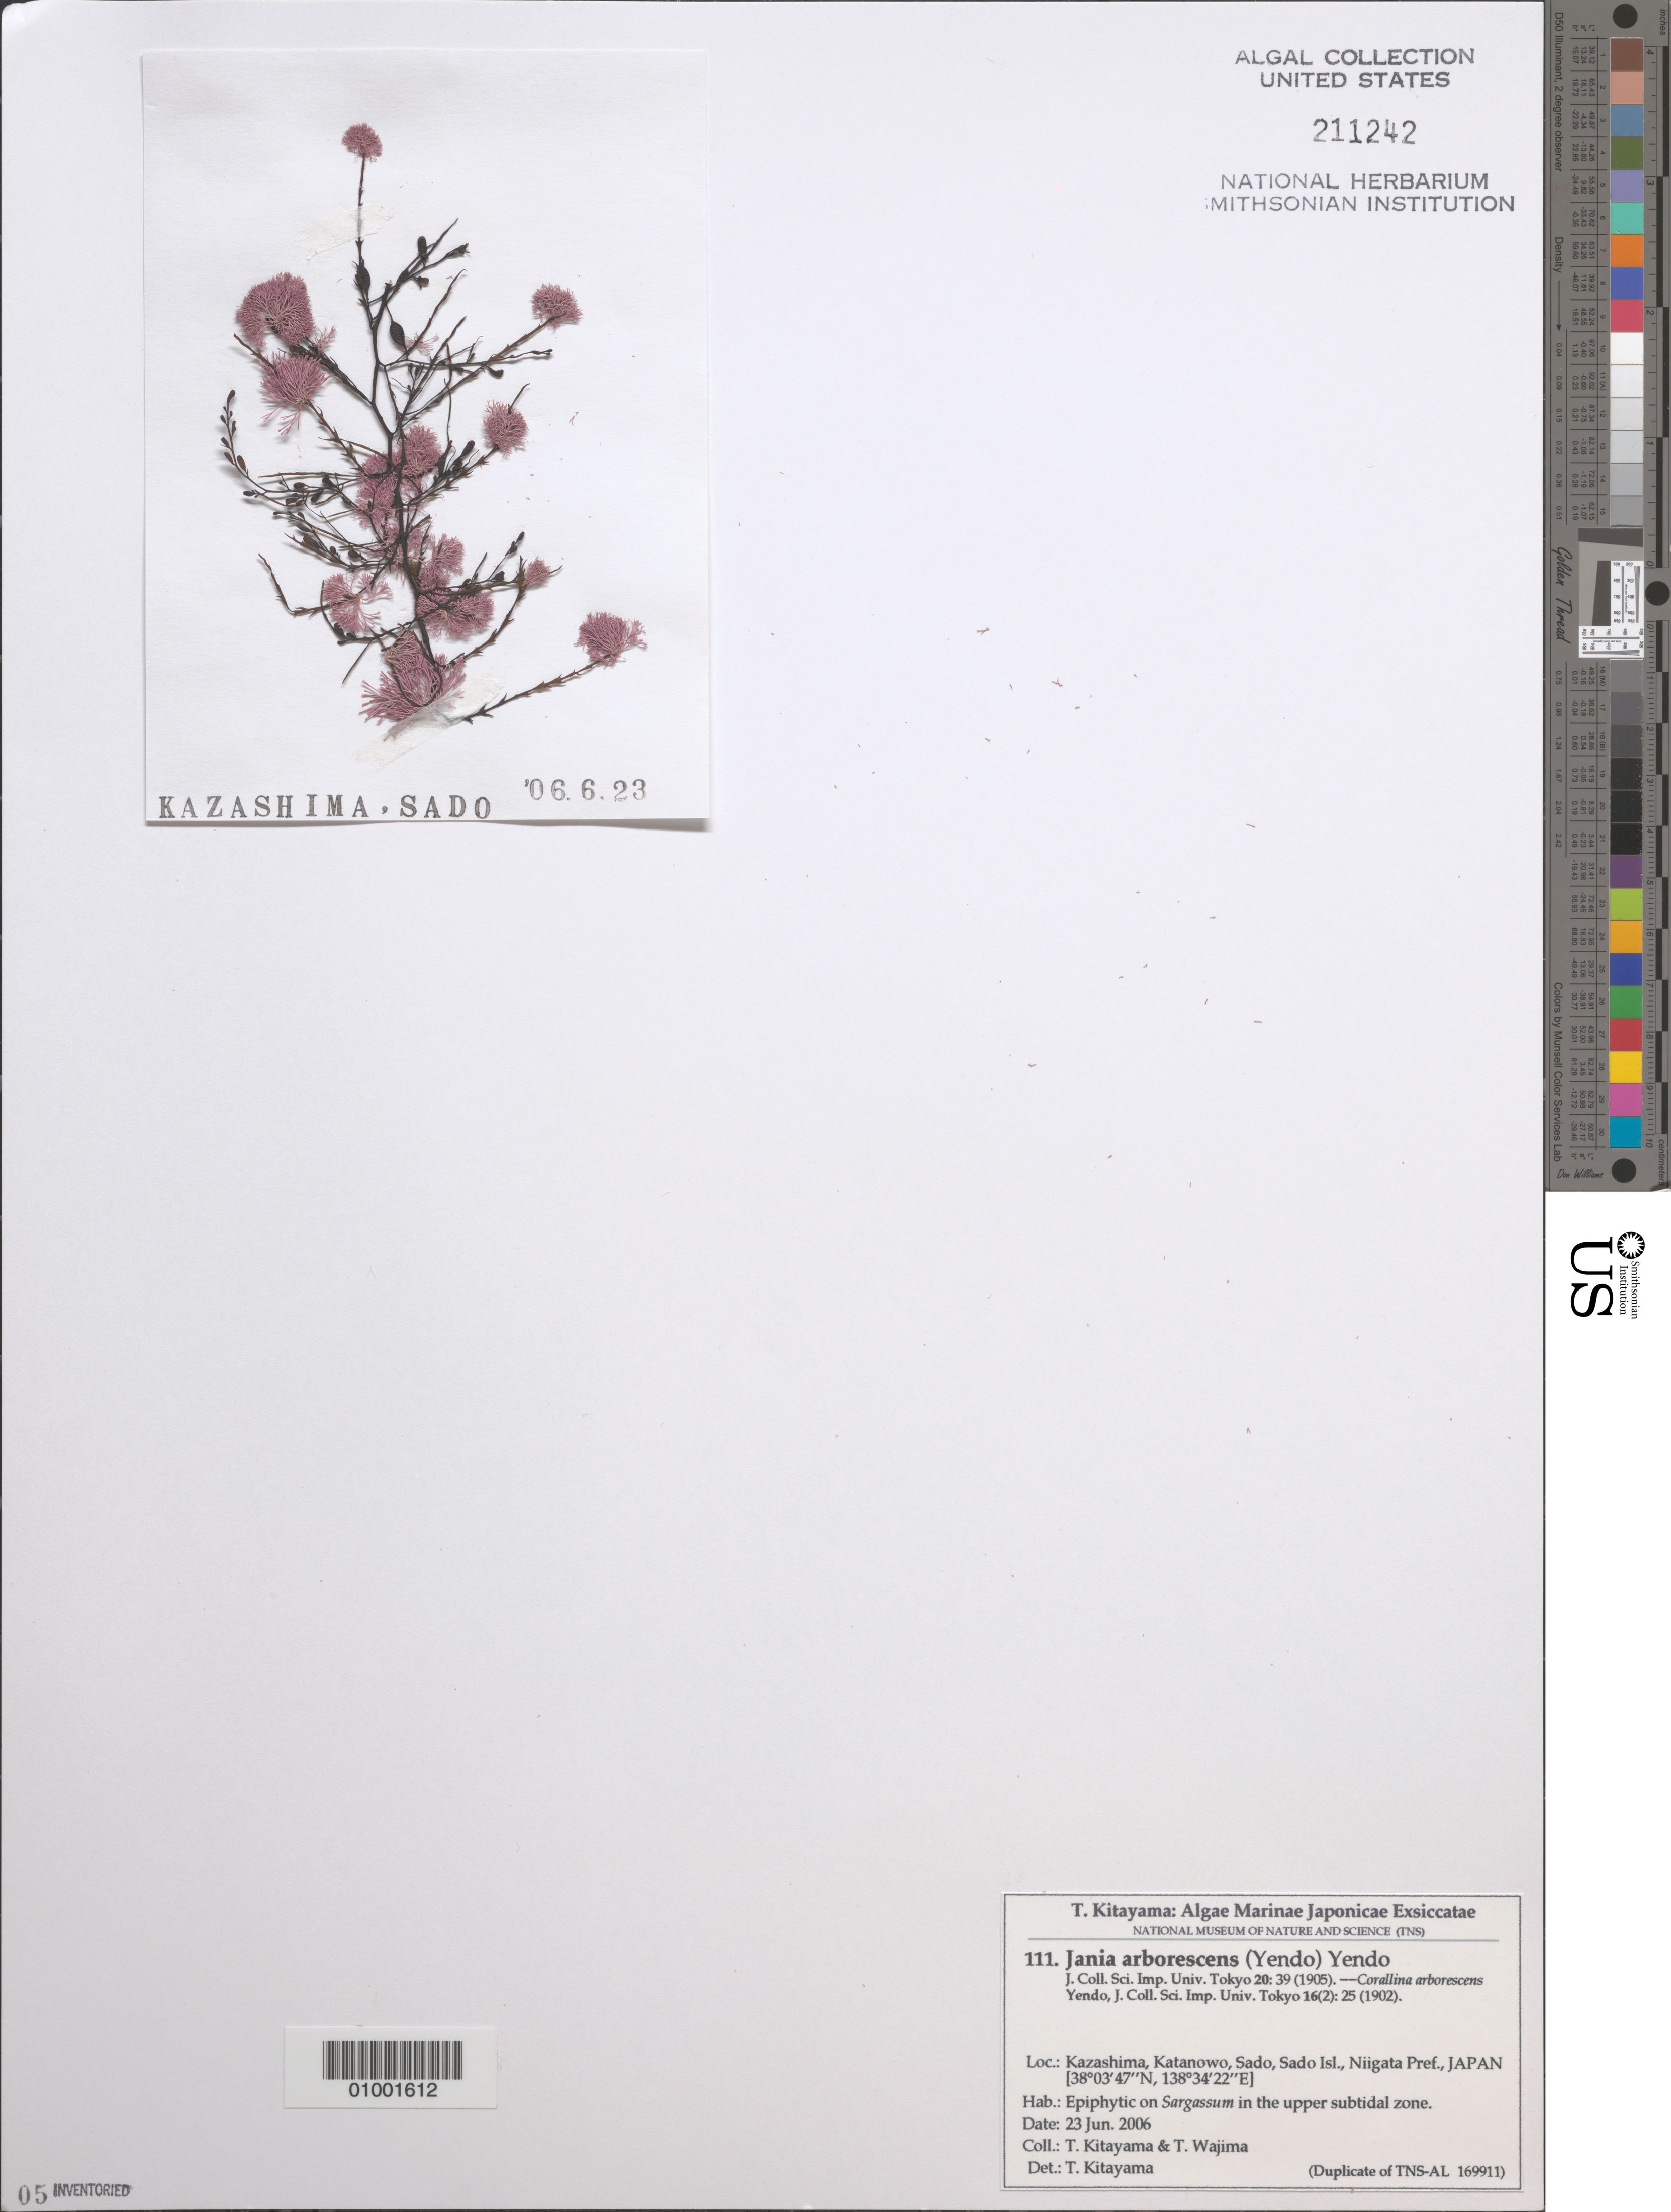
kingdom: Plantae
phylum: Rhodophyta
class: Florideophyceae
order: Corallinales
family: Corallinaceae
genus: Jania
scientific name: Jania arborescens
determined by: Kitayama, T.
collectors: T. Kitayama & T. Wajima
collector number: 111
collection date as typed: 23 Jun 2006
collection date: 2006-06-23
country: Japan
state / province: Niigata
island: Sado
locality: Kazashima, Katanowo, Sado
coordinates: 38 03'47" N, 138 34'22" E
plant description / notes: Kitayama, T., Algae Marinae Japonicae Exsiccatae, Fasc. V (Nos. 101-125)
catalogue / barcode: US 211242